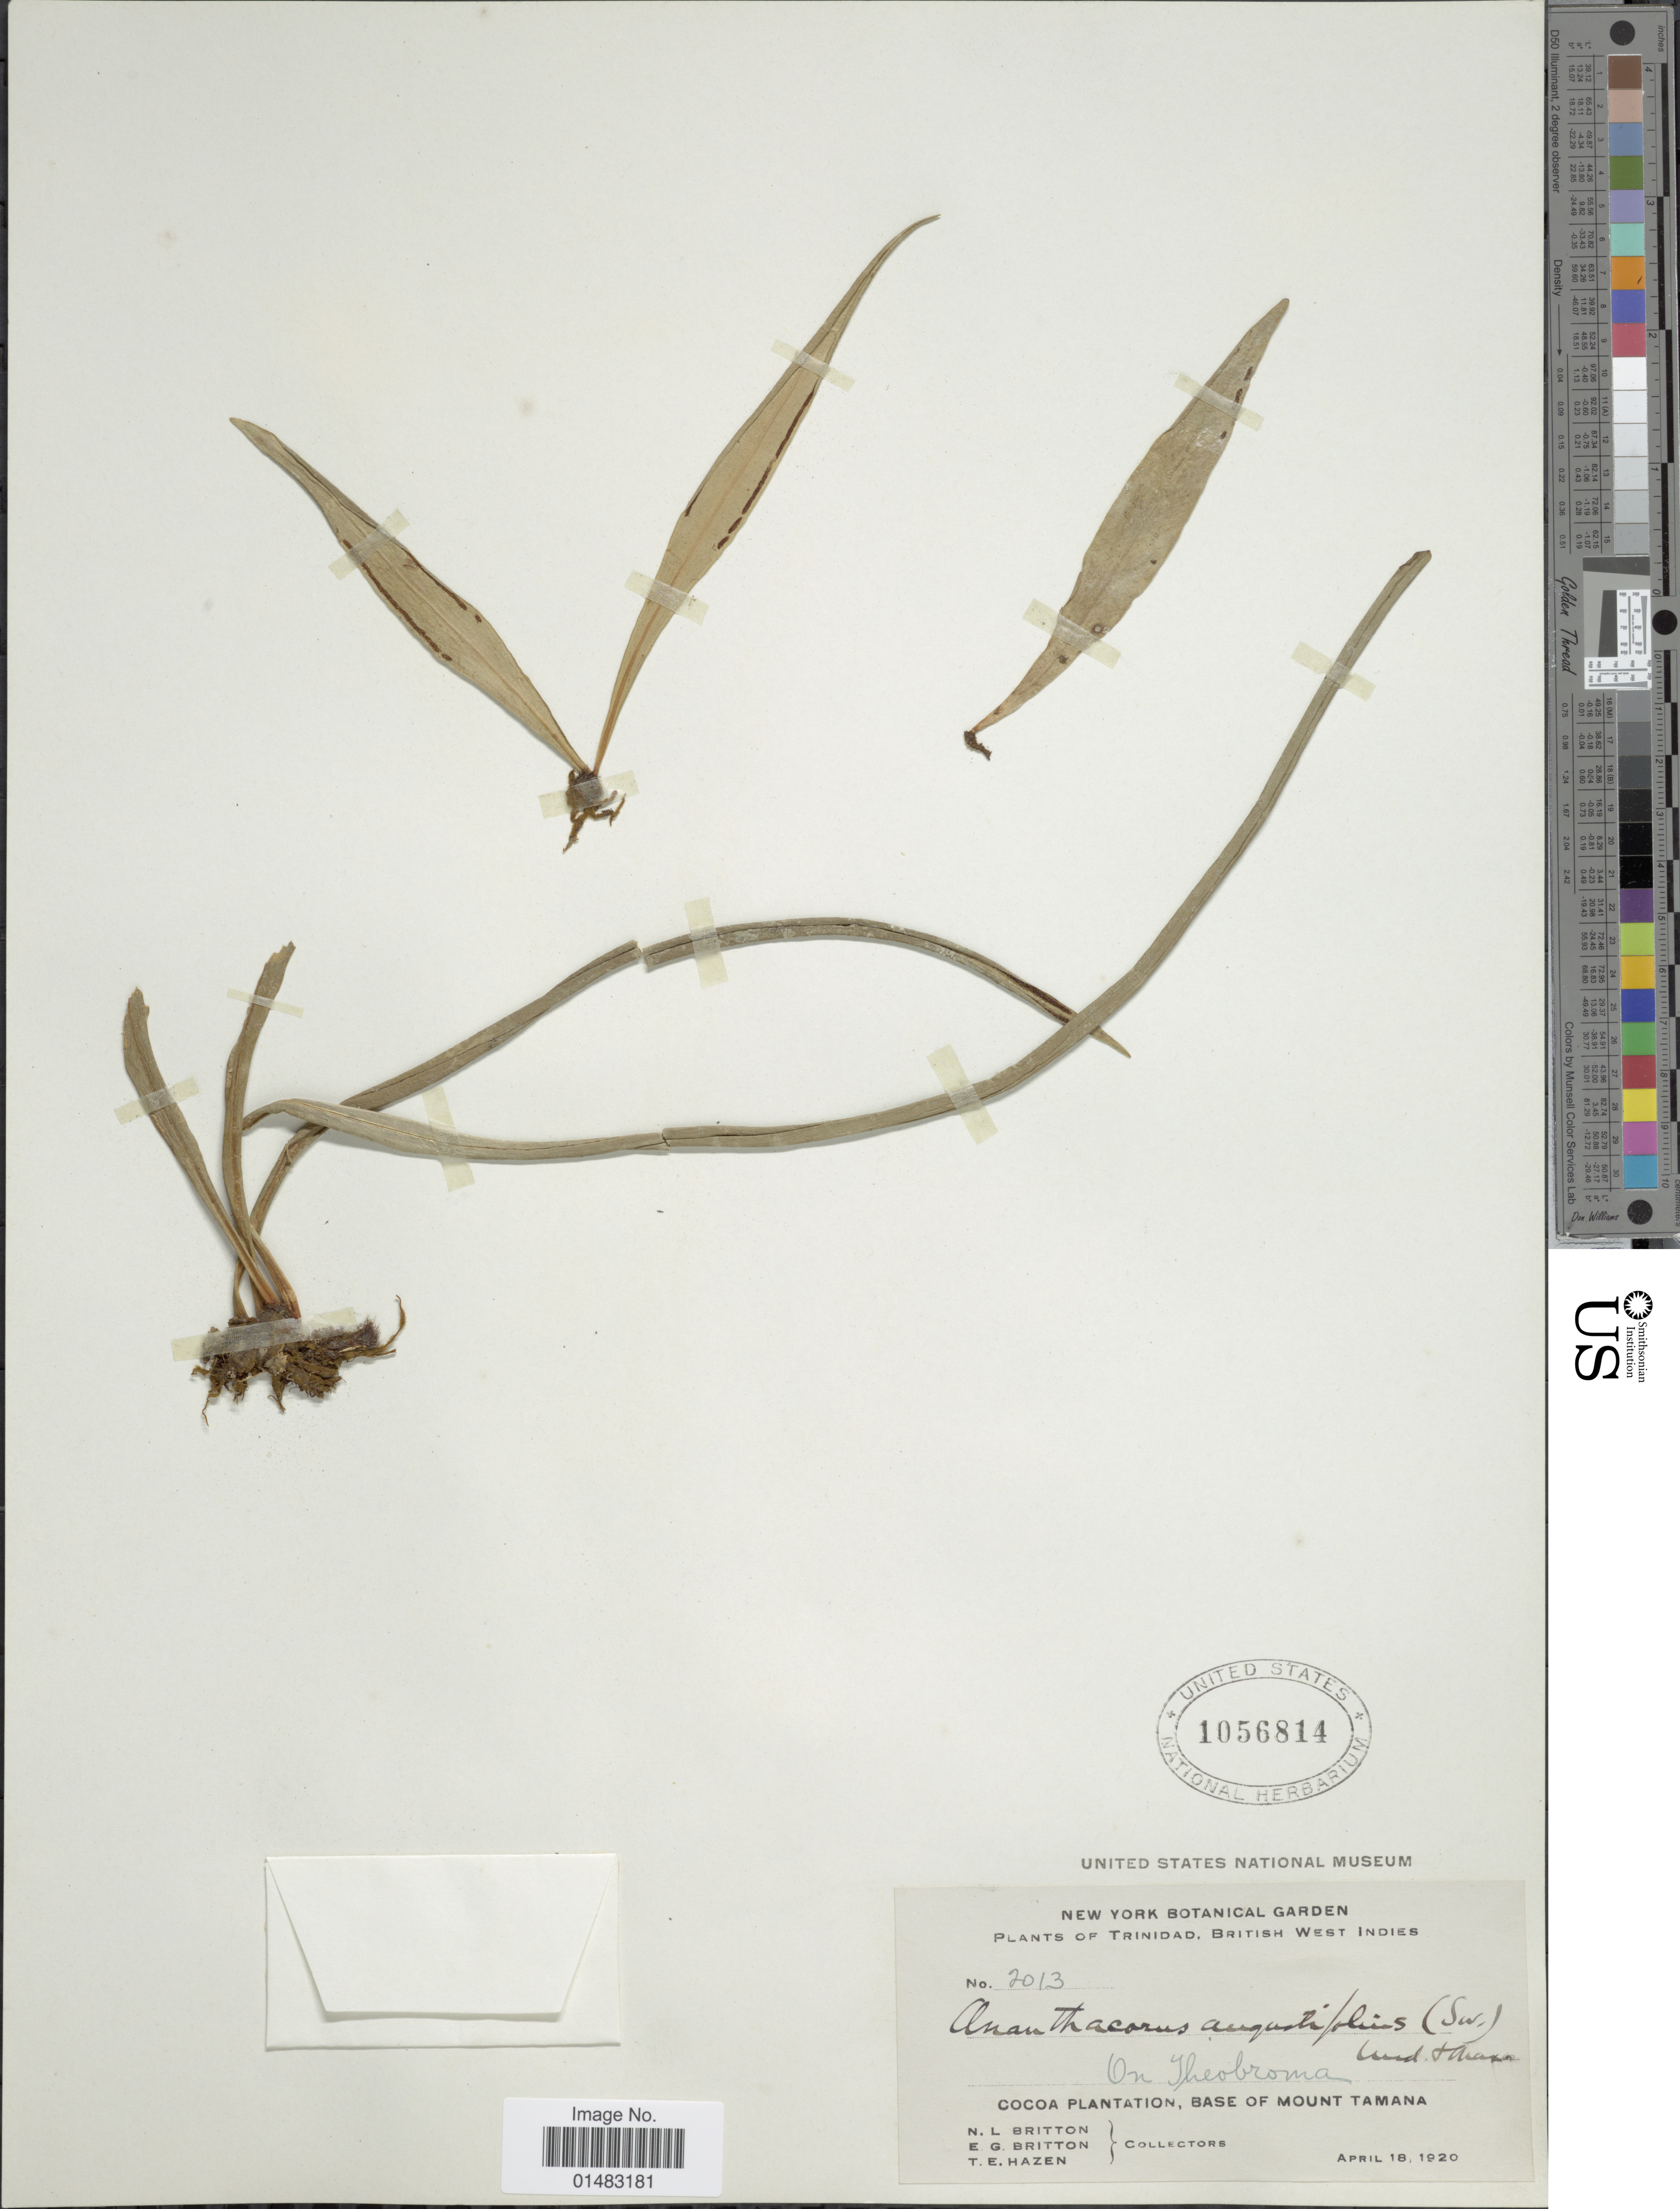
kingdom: Plantae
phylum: Tracheophyta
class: Polypodiopsida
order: Polypodiales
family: Pteridaceae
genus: Ananthacorus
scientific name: Ananthacorus angustifolius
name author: (Sw.) Underw. & Maxon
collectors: N. Britton, E. G. Britton & T. E. Hazen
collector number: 2013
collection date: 1920-04-18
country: Trinidad and Tobago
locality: Trinidad, on Theobroma, Cocoa plantation, Base of Mount Tamana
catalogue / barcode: US 1056814